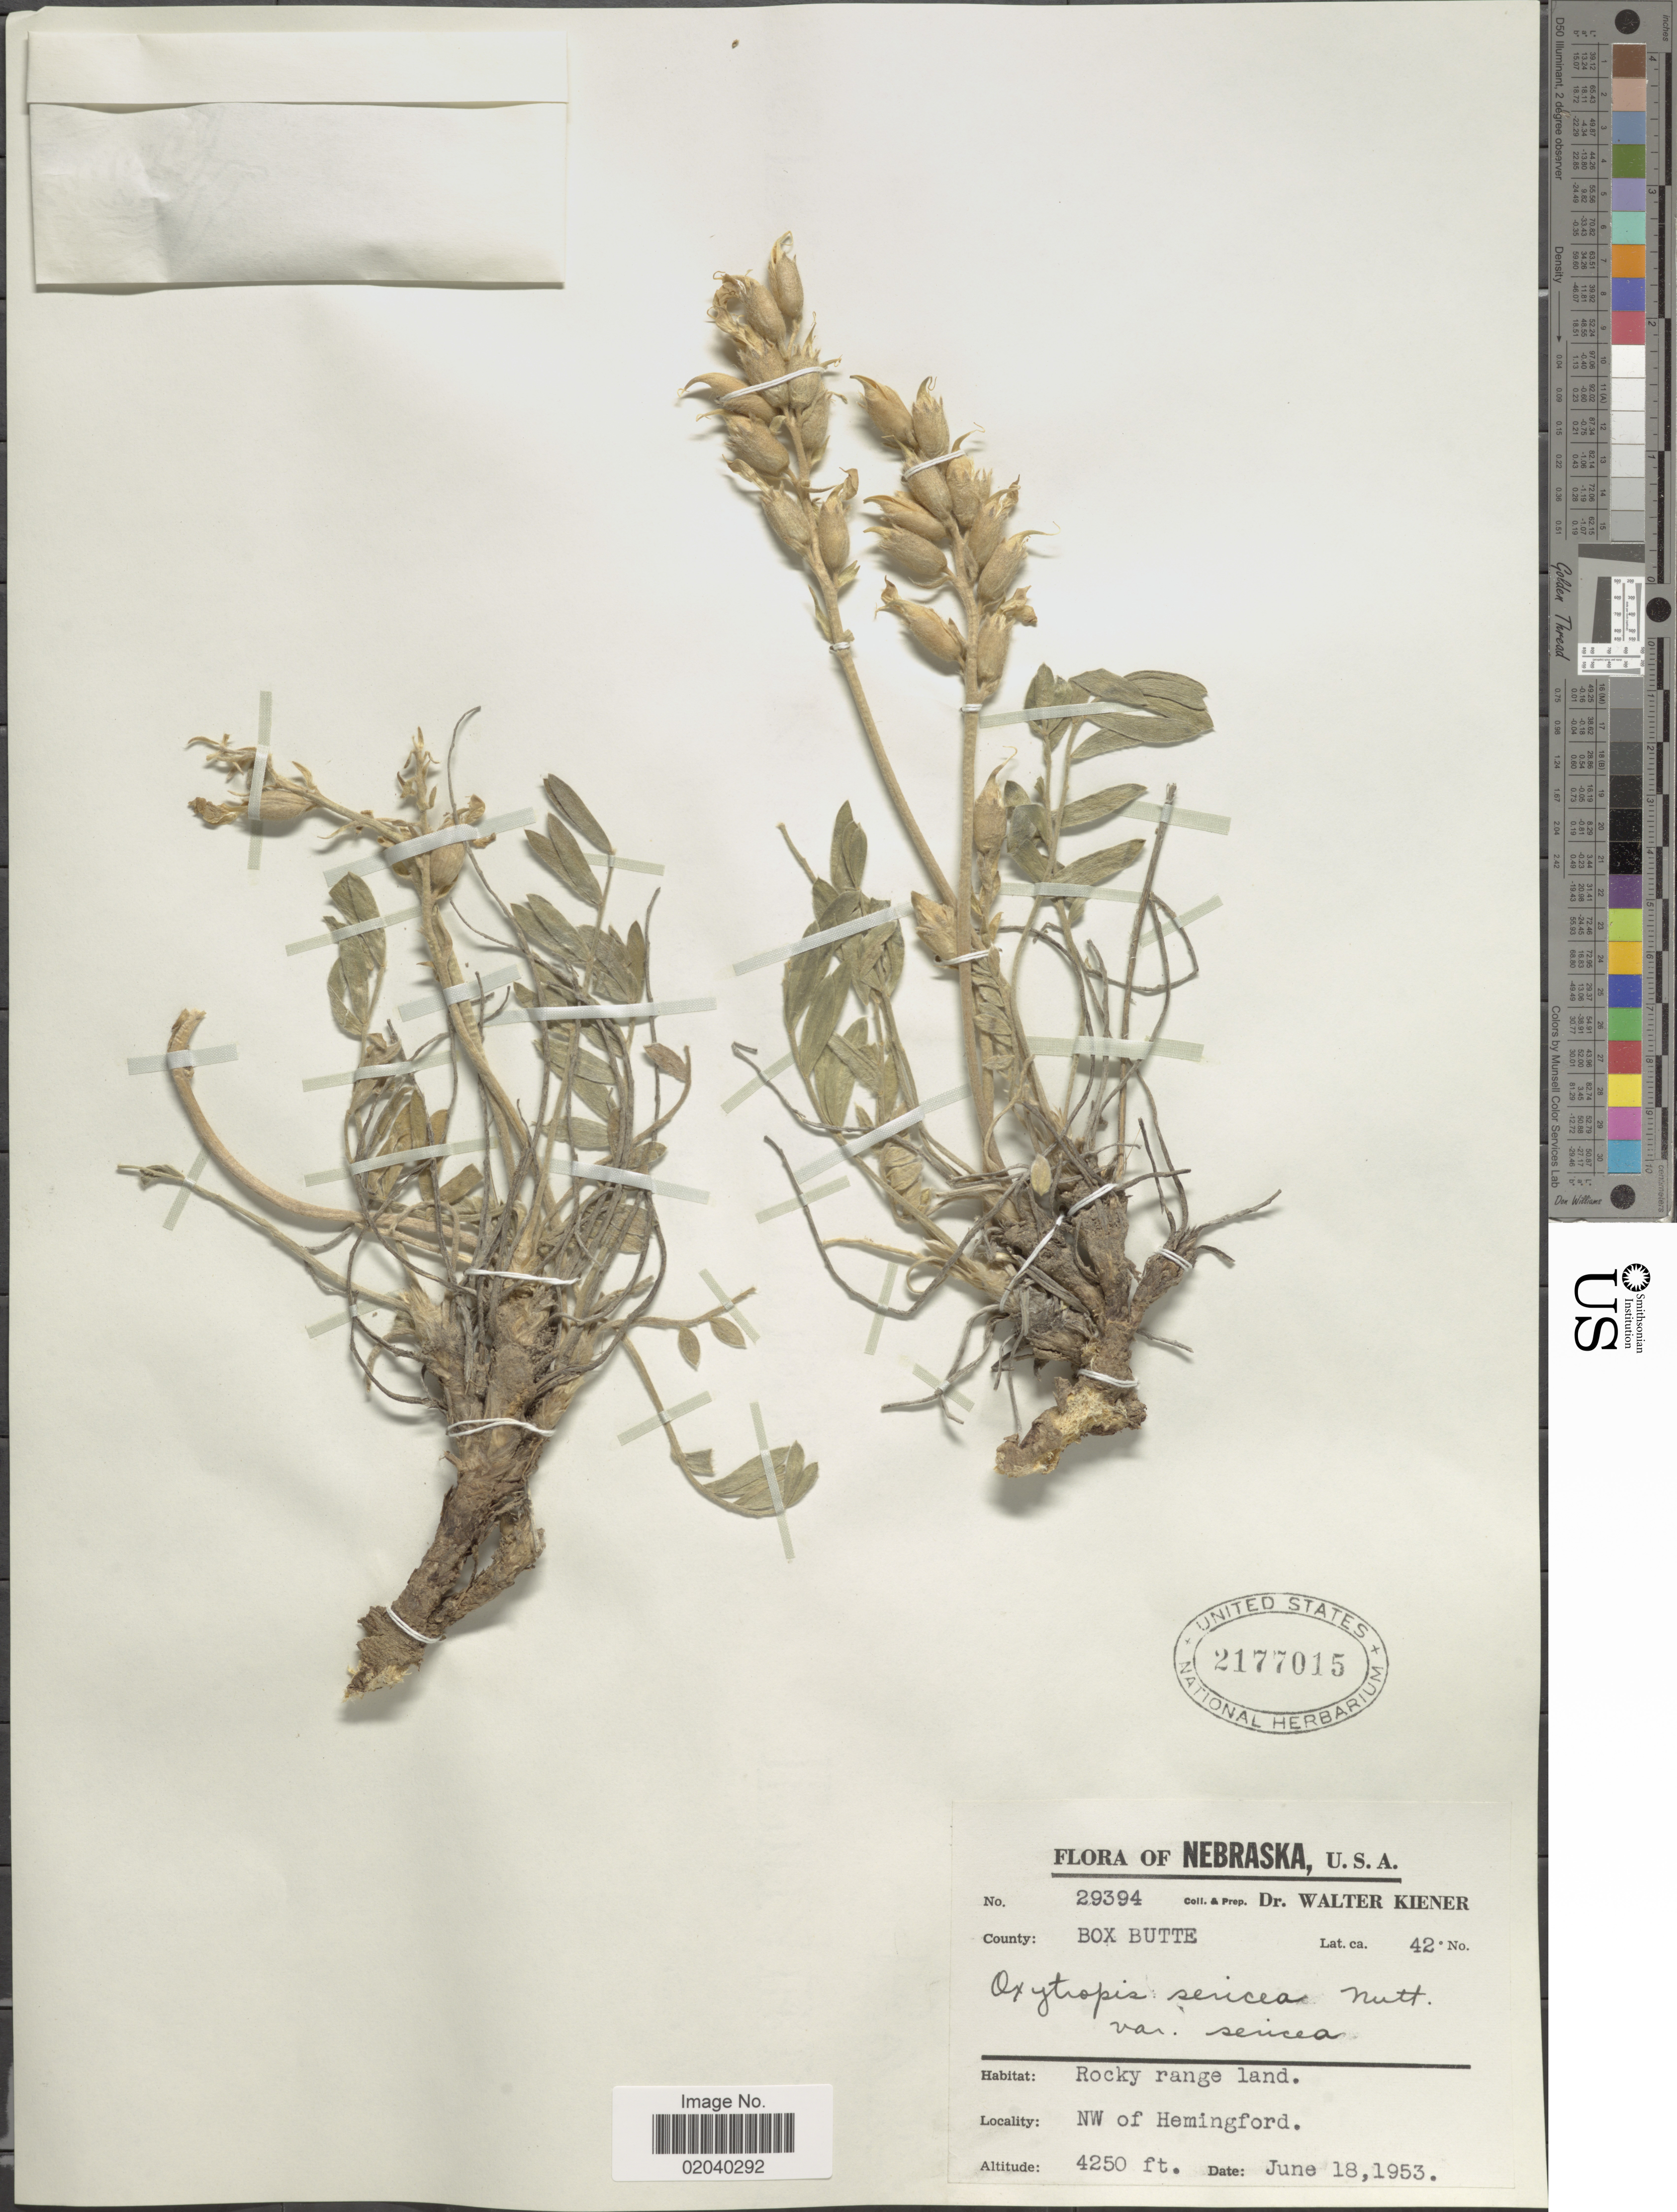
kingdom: Plantae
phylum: Tracheophyta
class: Magnoliopsida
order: Fabales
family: Fabaceae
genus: Oxytropis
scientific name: Oxytropis sericea var. sericea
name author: Nutt.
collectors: W. Kiener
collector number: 29394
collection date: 1953-06-18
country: United States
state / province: Nebraska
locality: County: Box Butte, Range grassland, NW of Hemingford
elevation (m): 1295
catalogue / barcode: US 2177015